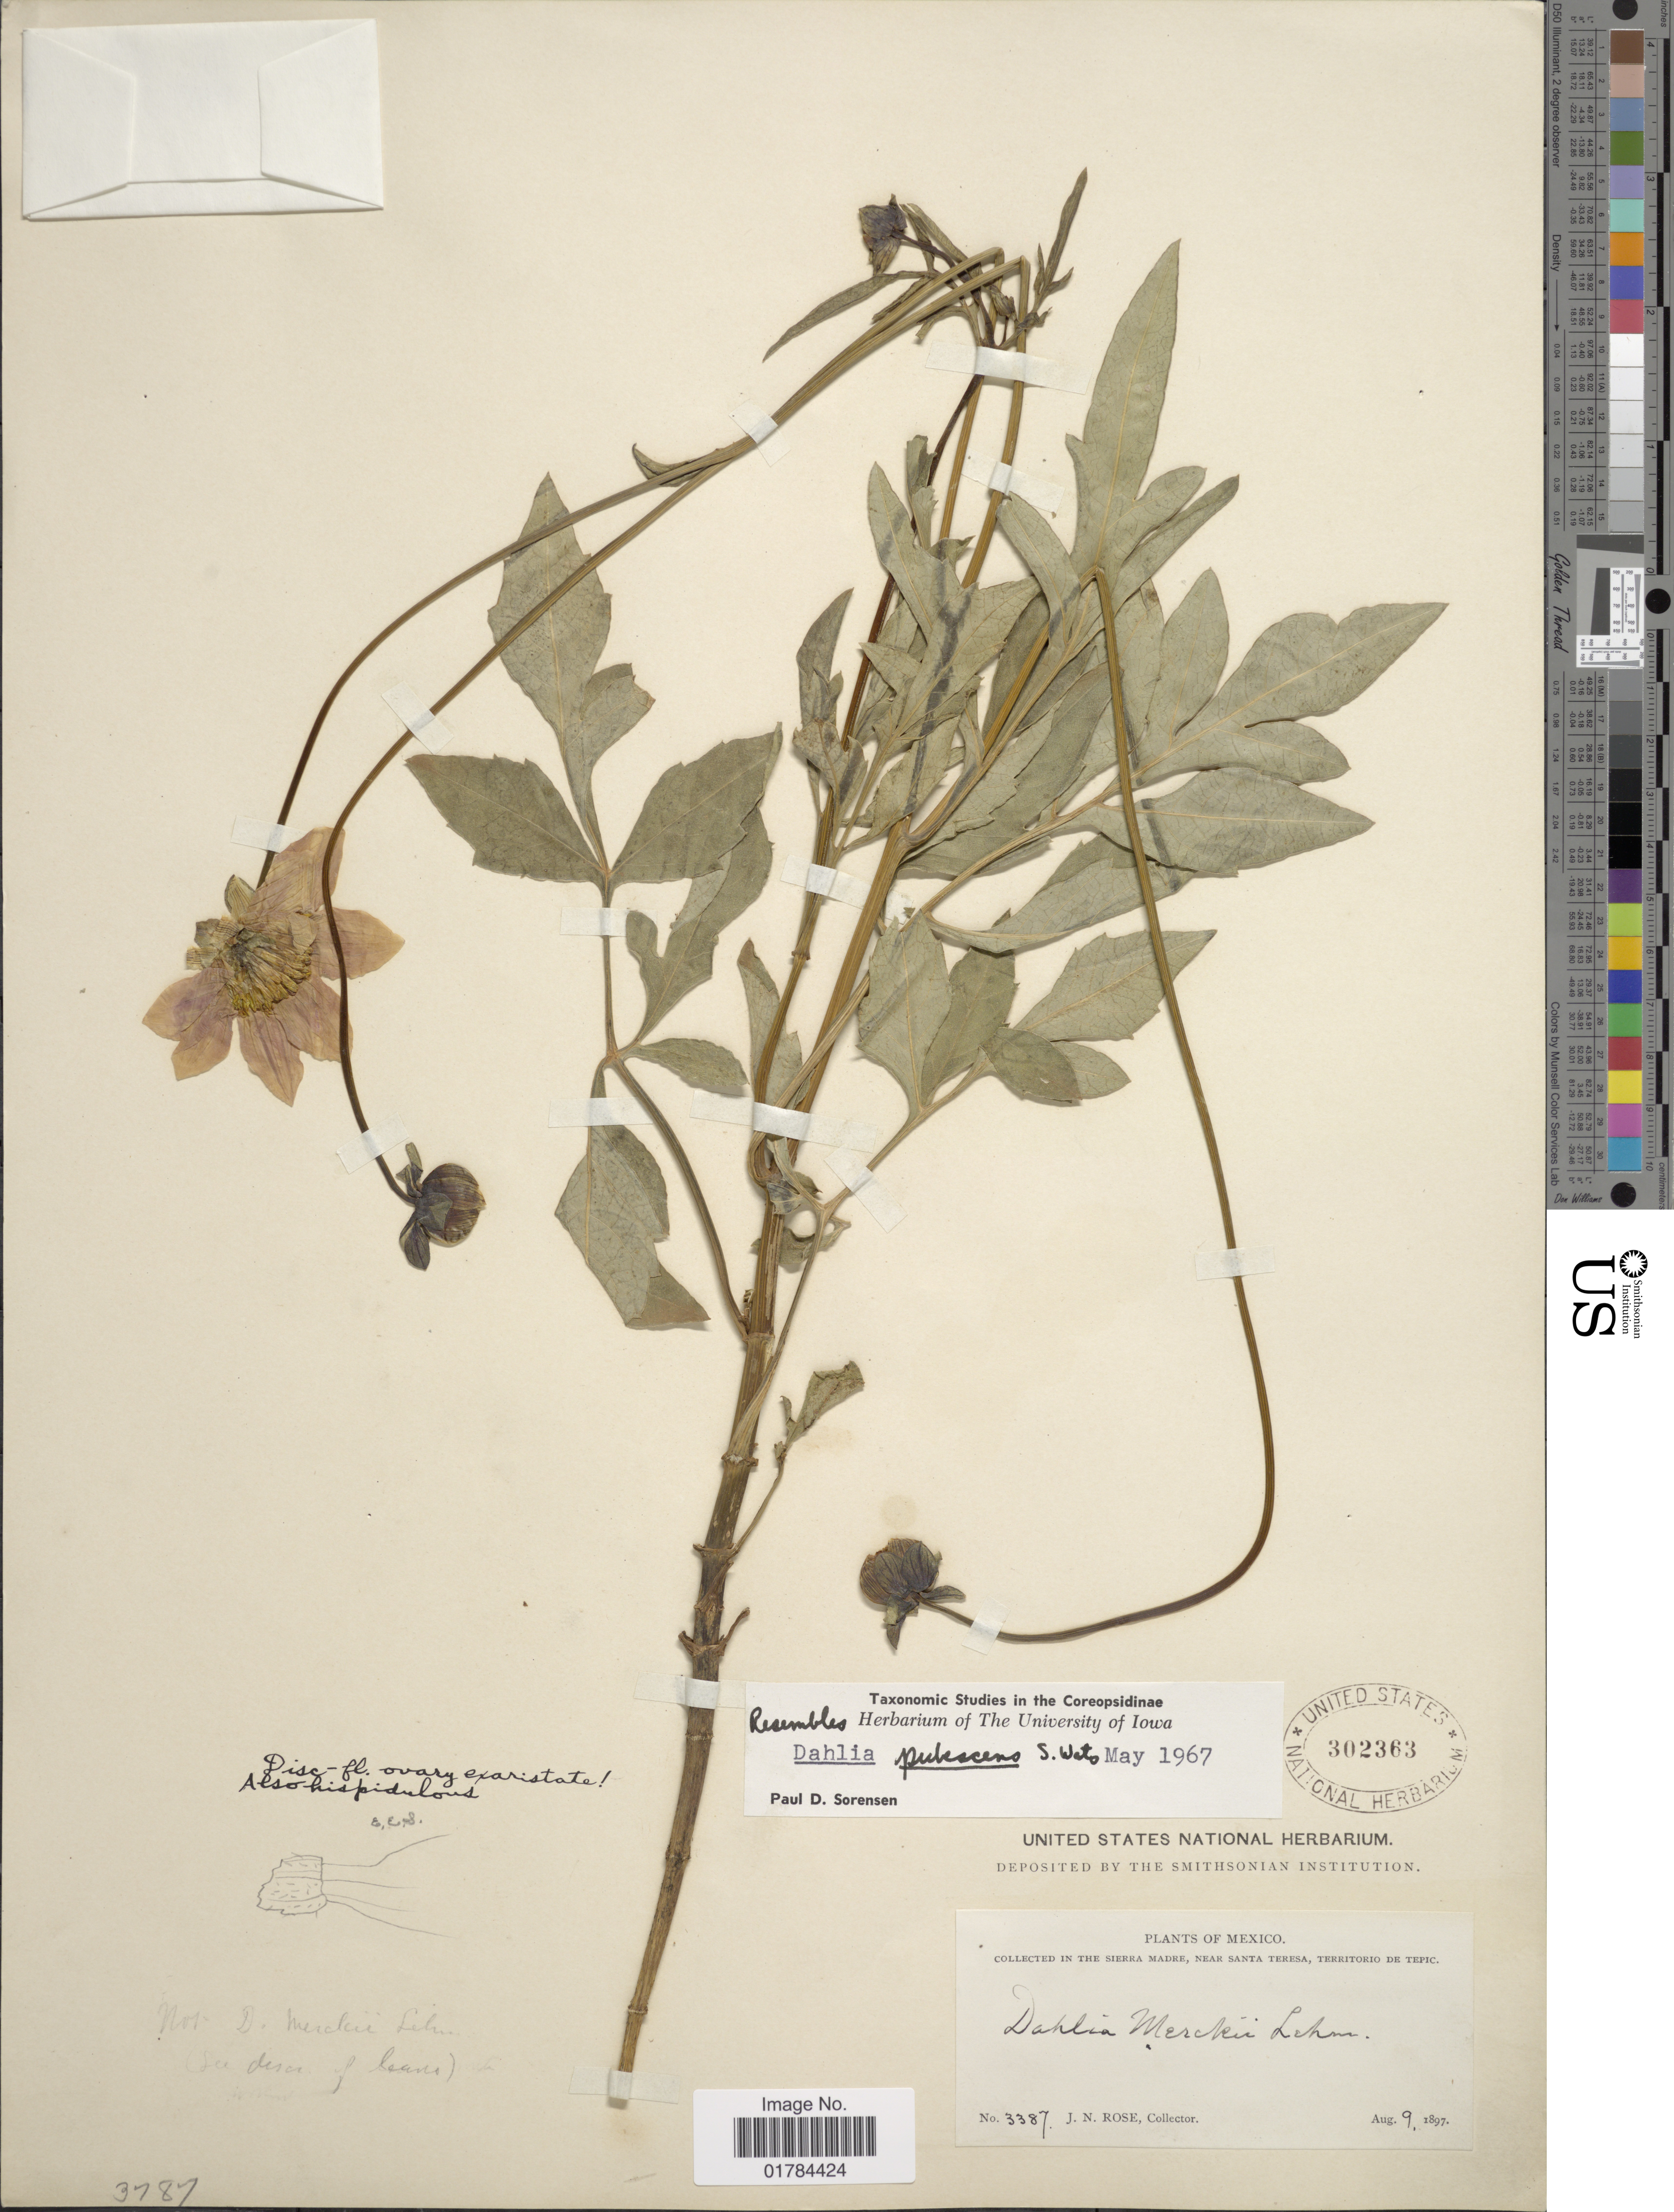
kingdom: Plantae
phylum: Tracheophyta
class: Magnoliopsida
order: Asterales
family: Asteraceae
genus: Dahlia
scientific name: Dahlia pubescens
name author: S. Watson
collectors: J. N. Rose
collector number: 3387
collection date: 1897-08-09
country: Mexico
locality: Sierra Madre, near Santa Teresa, Territorio de Tepic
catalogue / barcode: US 302363